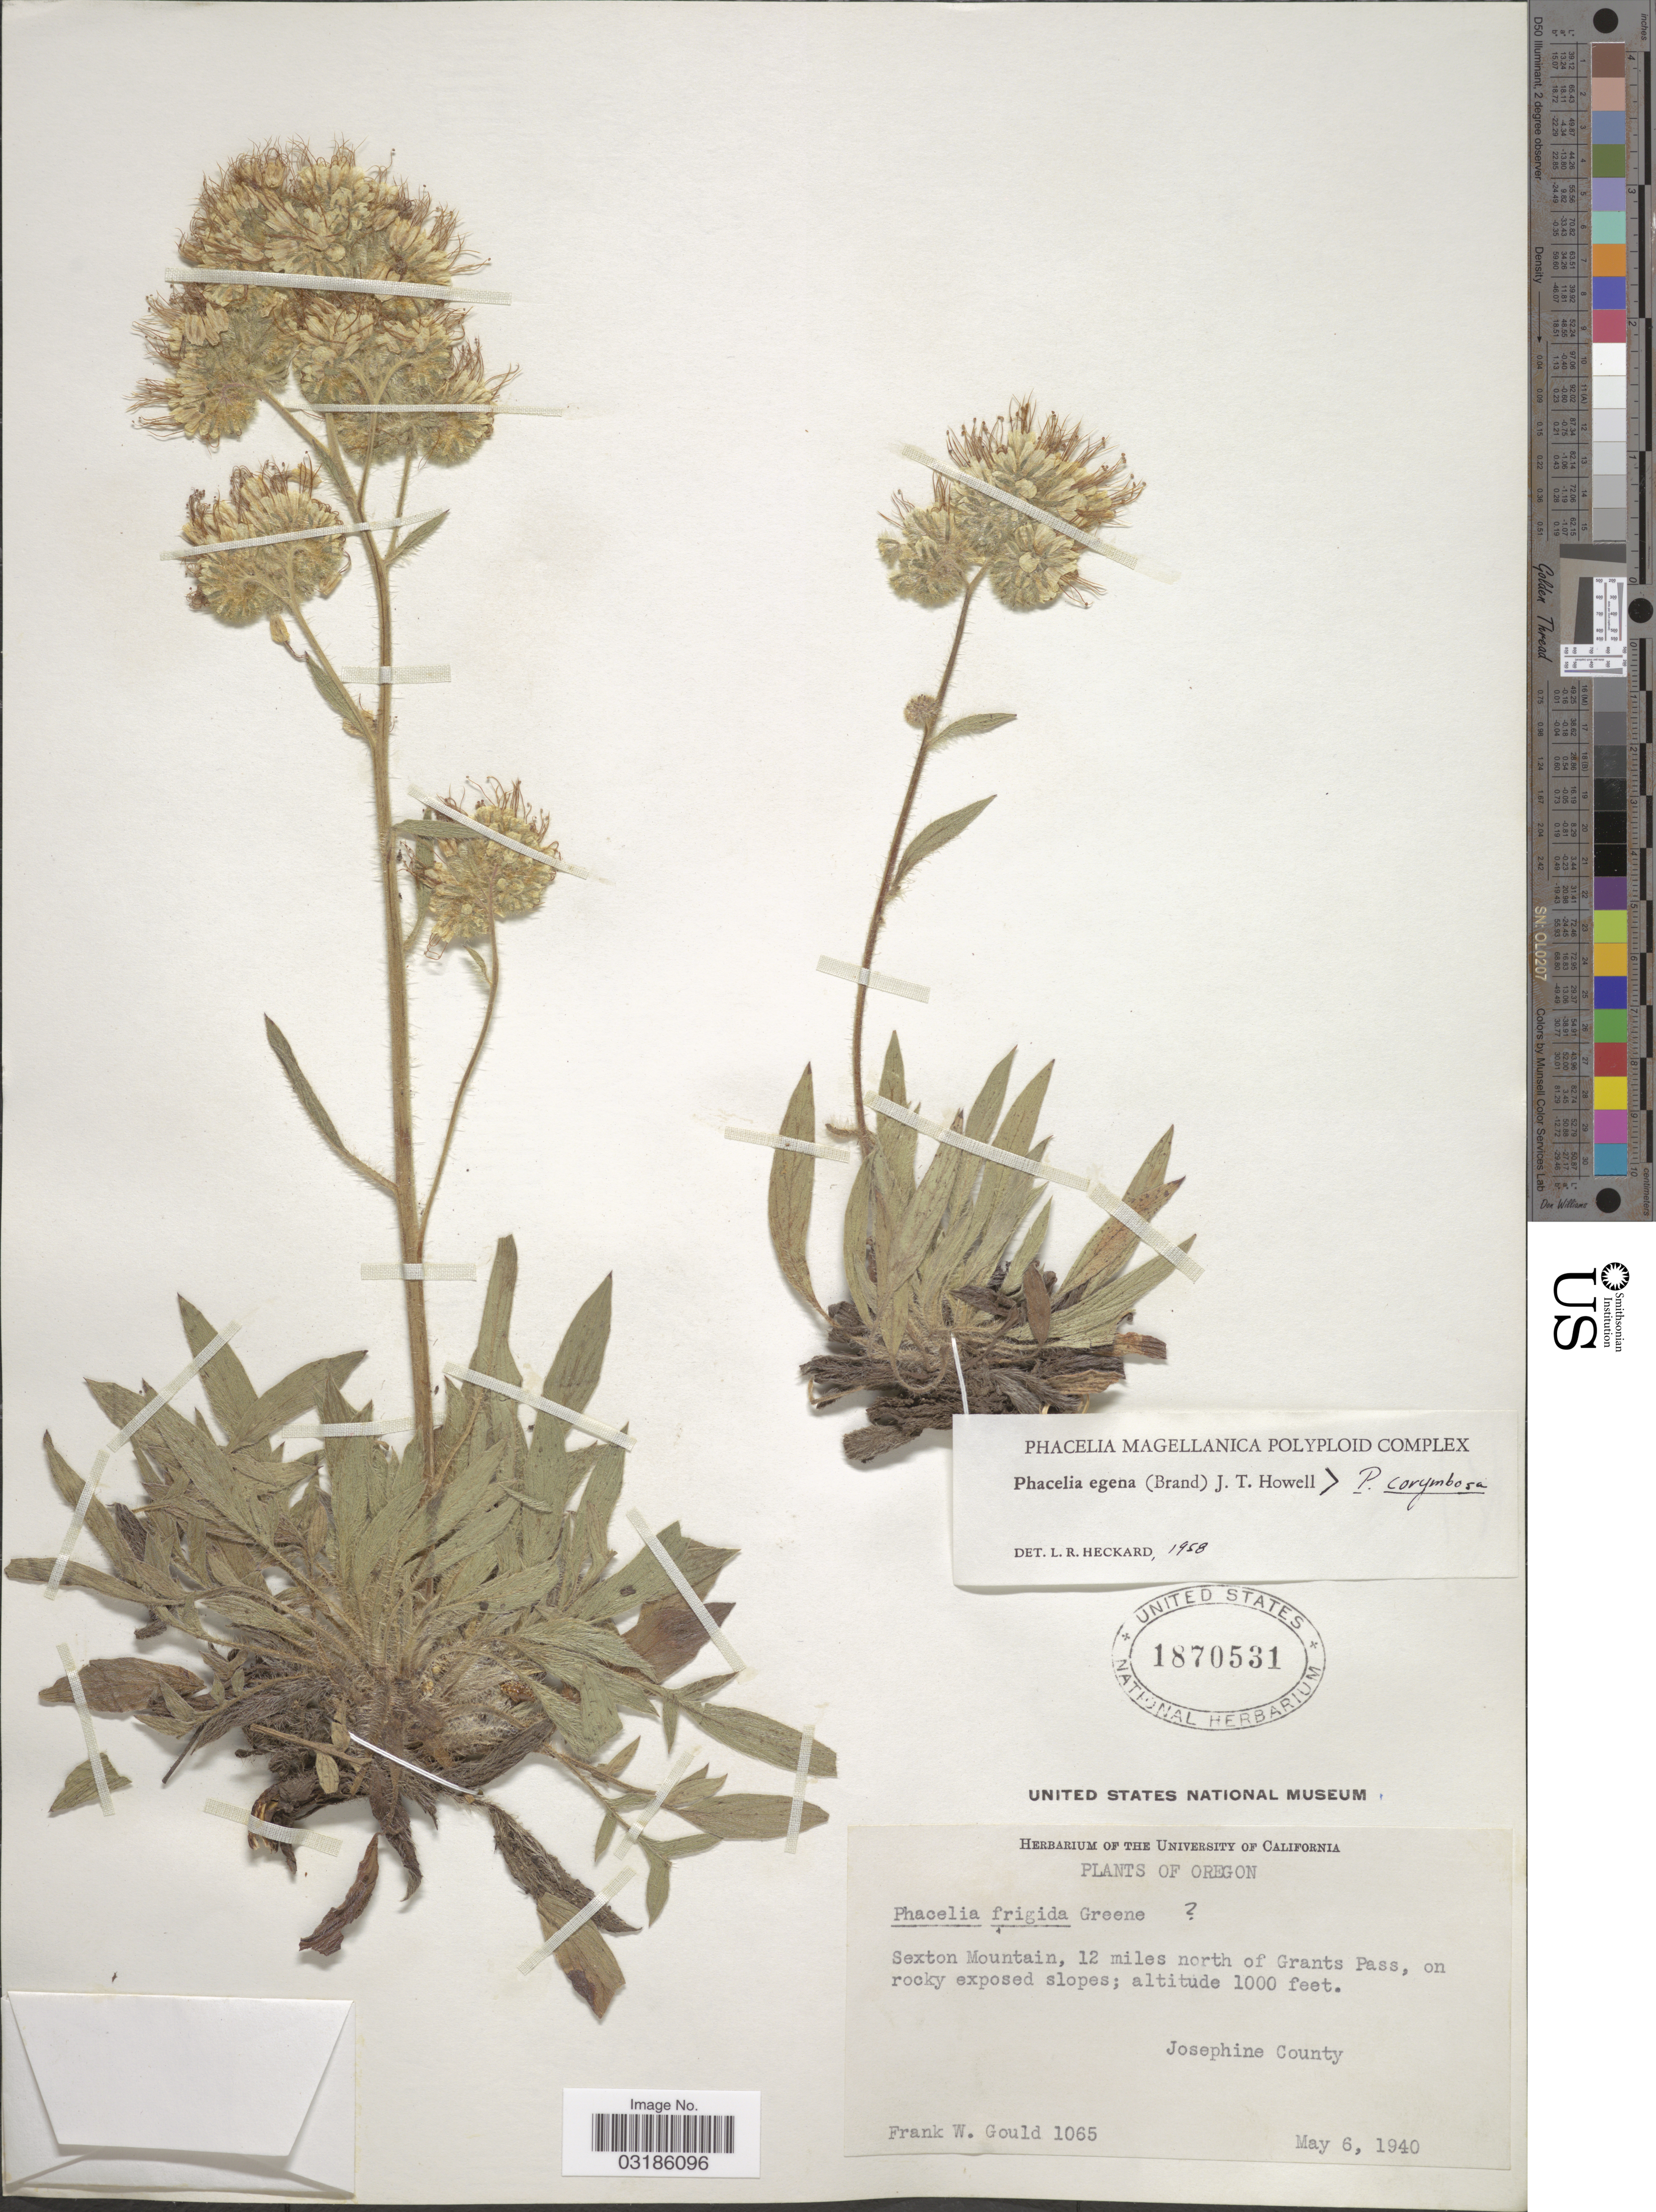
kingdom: Plantae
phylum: Tracheophyta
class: Magnoliopsida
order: Boraginales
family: Hydrophyllaceae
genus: Phacelia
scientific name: Phacelia egena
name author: (Brand) Howell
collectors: F. W. Gould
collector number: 1065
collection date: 1940-05-06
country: United States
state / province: Oregon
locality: Sexton Mountain, 12 miles north of Grants Pass, on rocky exposed slopes. Josephine County.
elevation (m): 305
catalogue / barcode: US 1870531